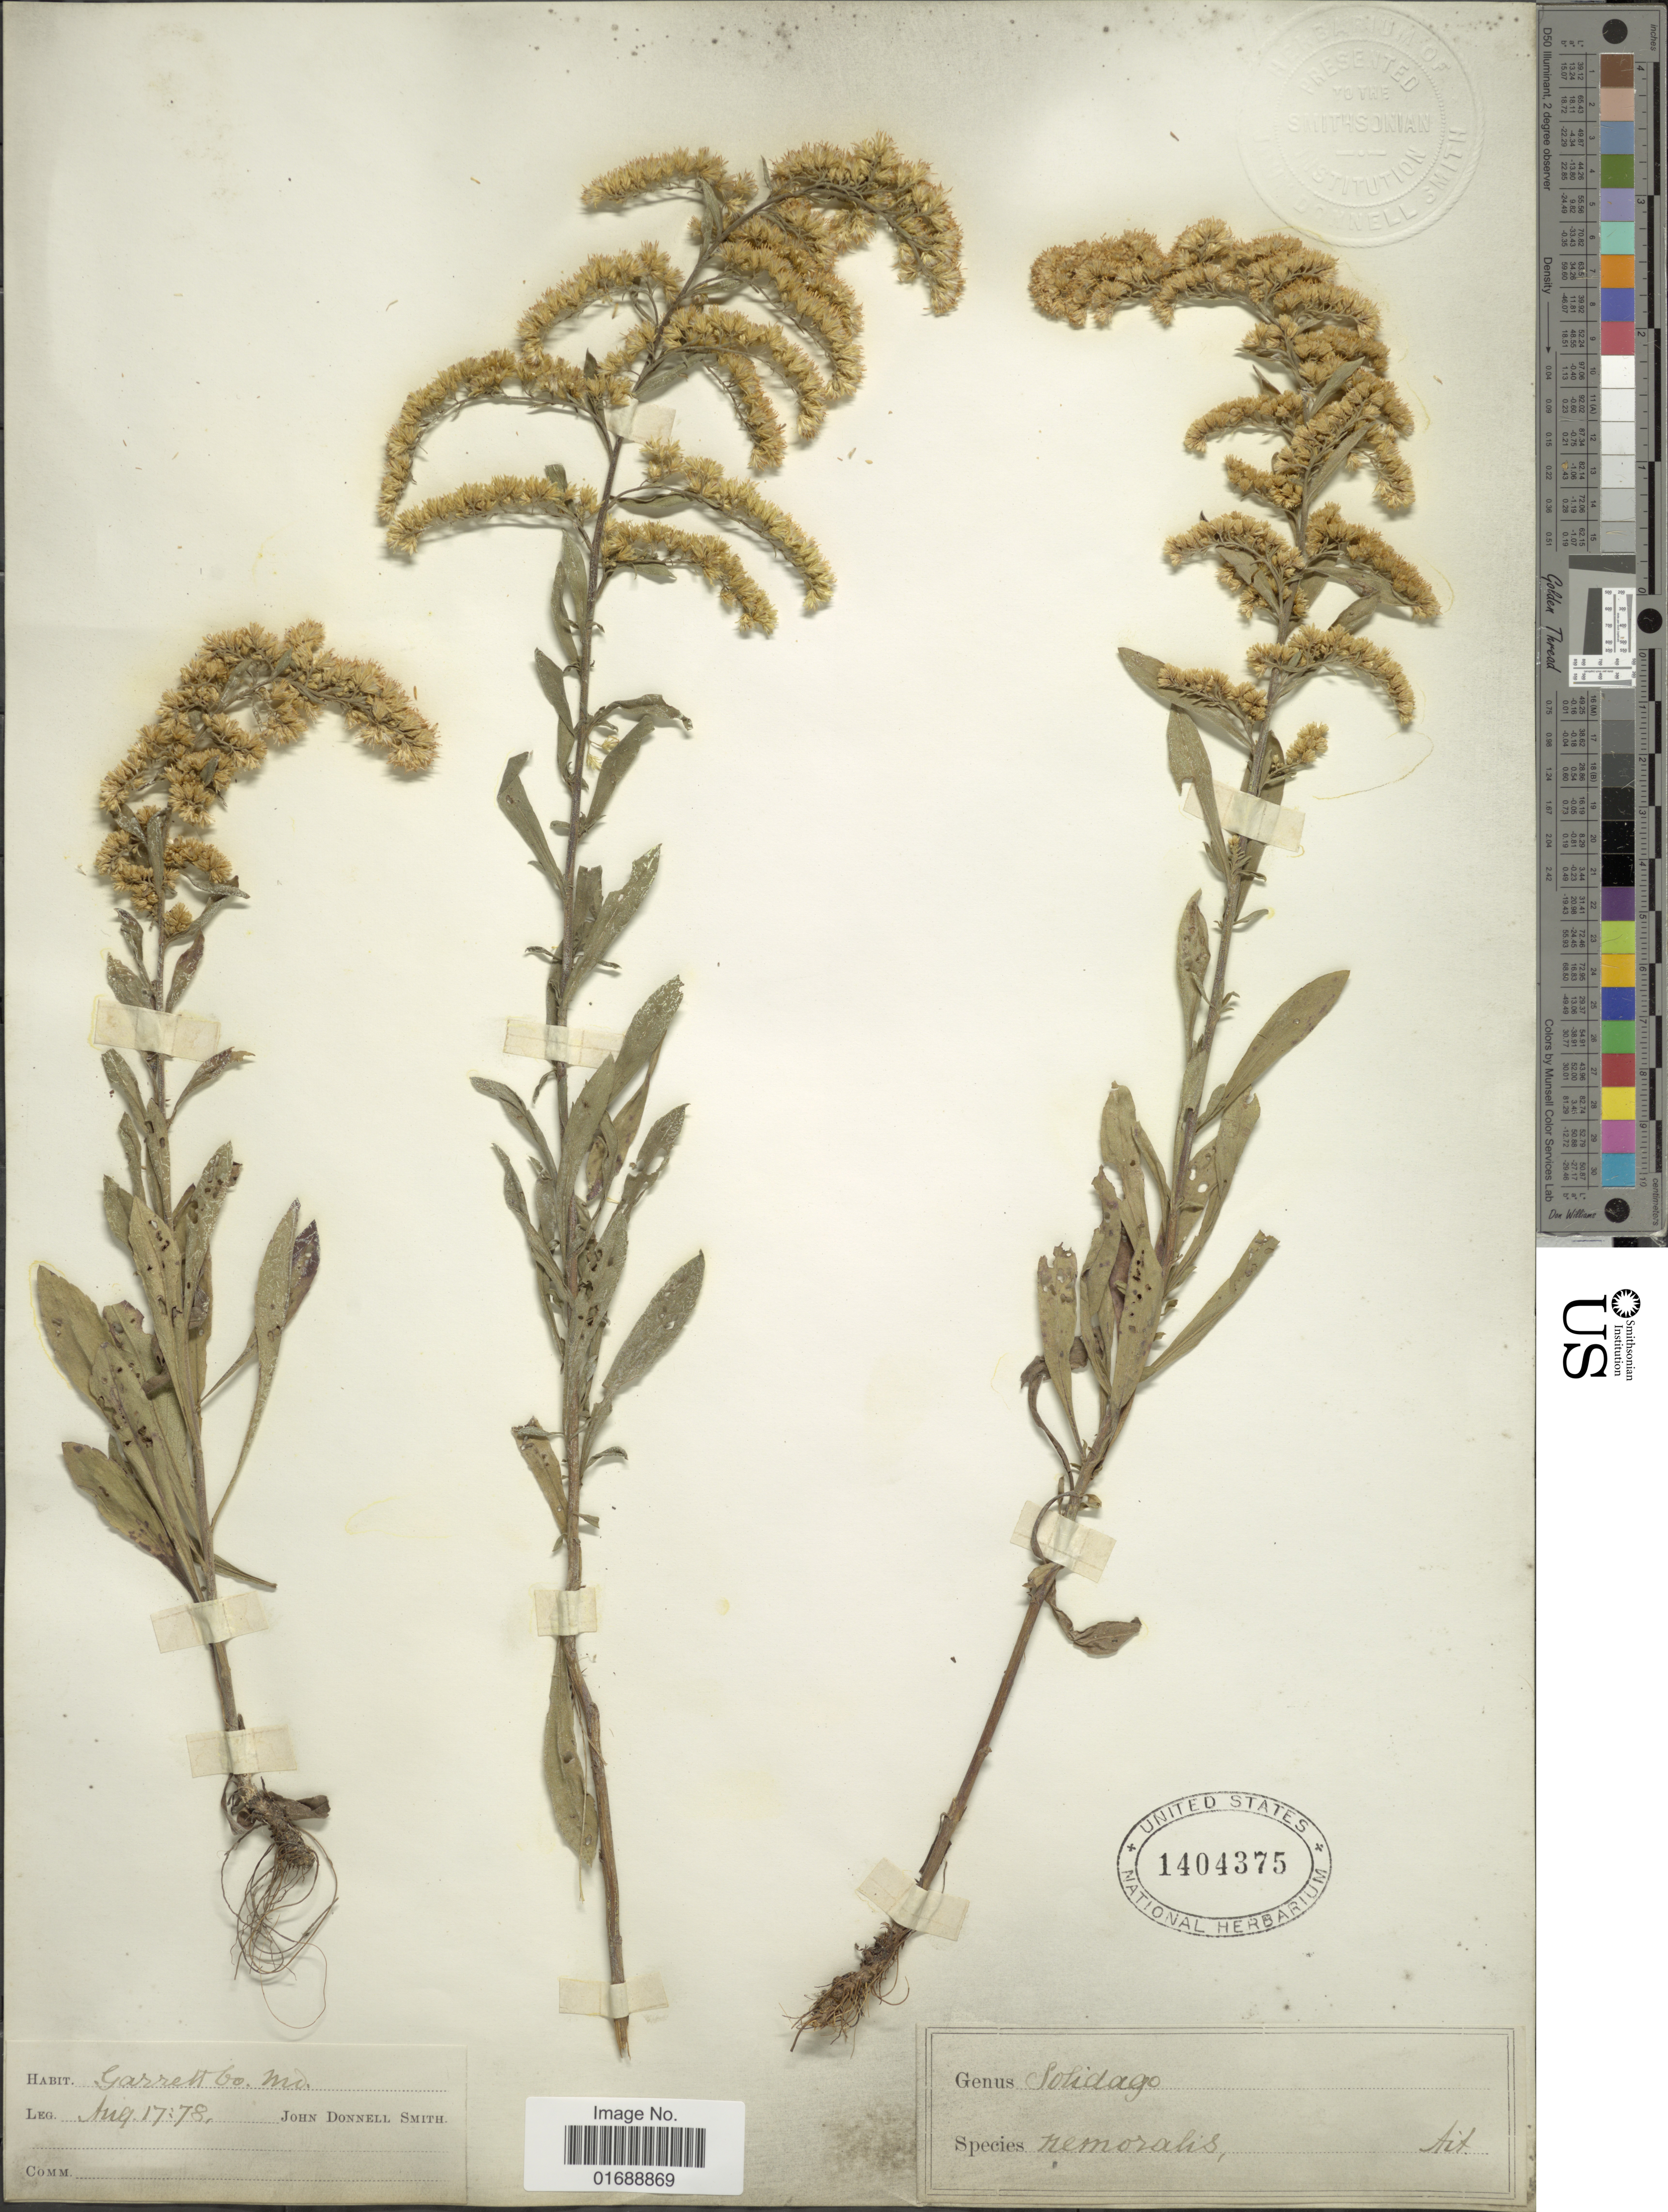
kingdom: Plantae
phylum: Tracheophyta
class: Magnoliopsida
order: Asterales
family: Asteraceae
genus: Solidago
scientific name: Solidago nemoralis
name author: Aiton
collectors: J. Donnell Smith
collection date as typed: Transcribed d/m/y: 17/8/78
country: United States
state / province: Maryland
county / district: Garrett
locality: Garrett Co., Md.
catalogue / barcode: US 1404375